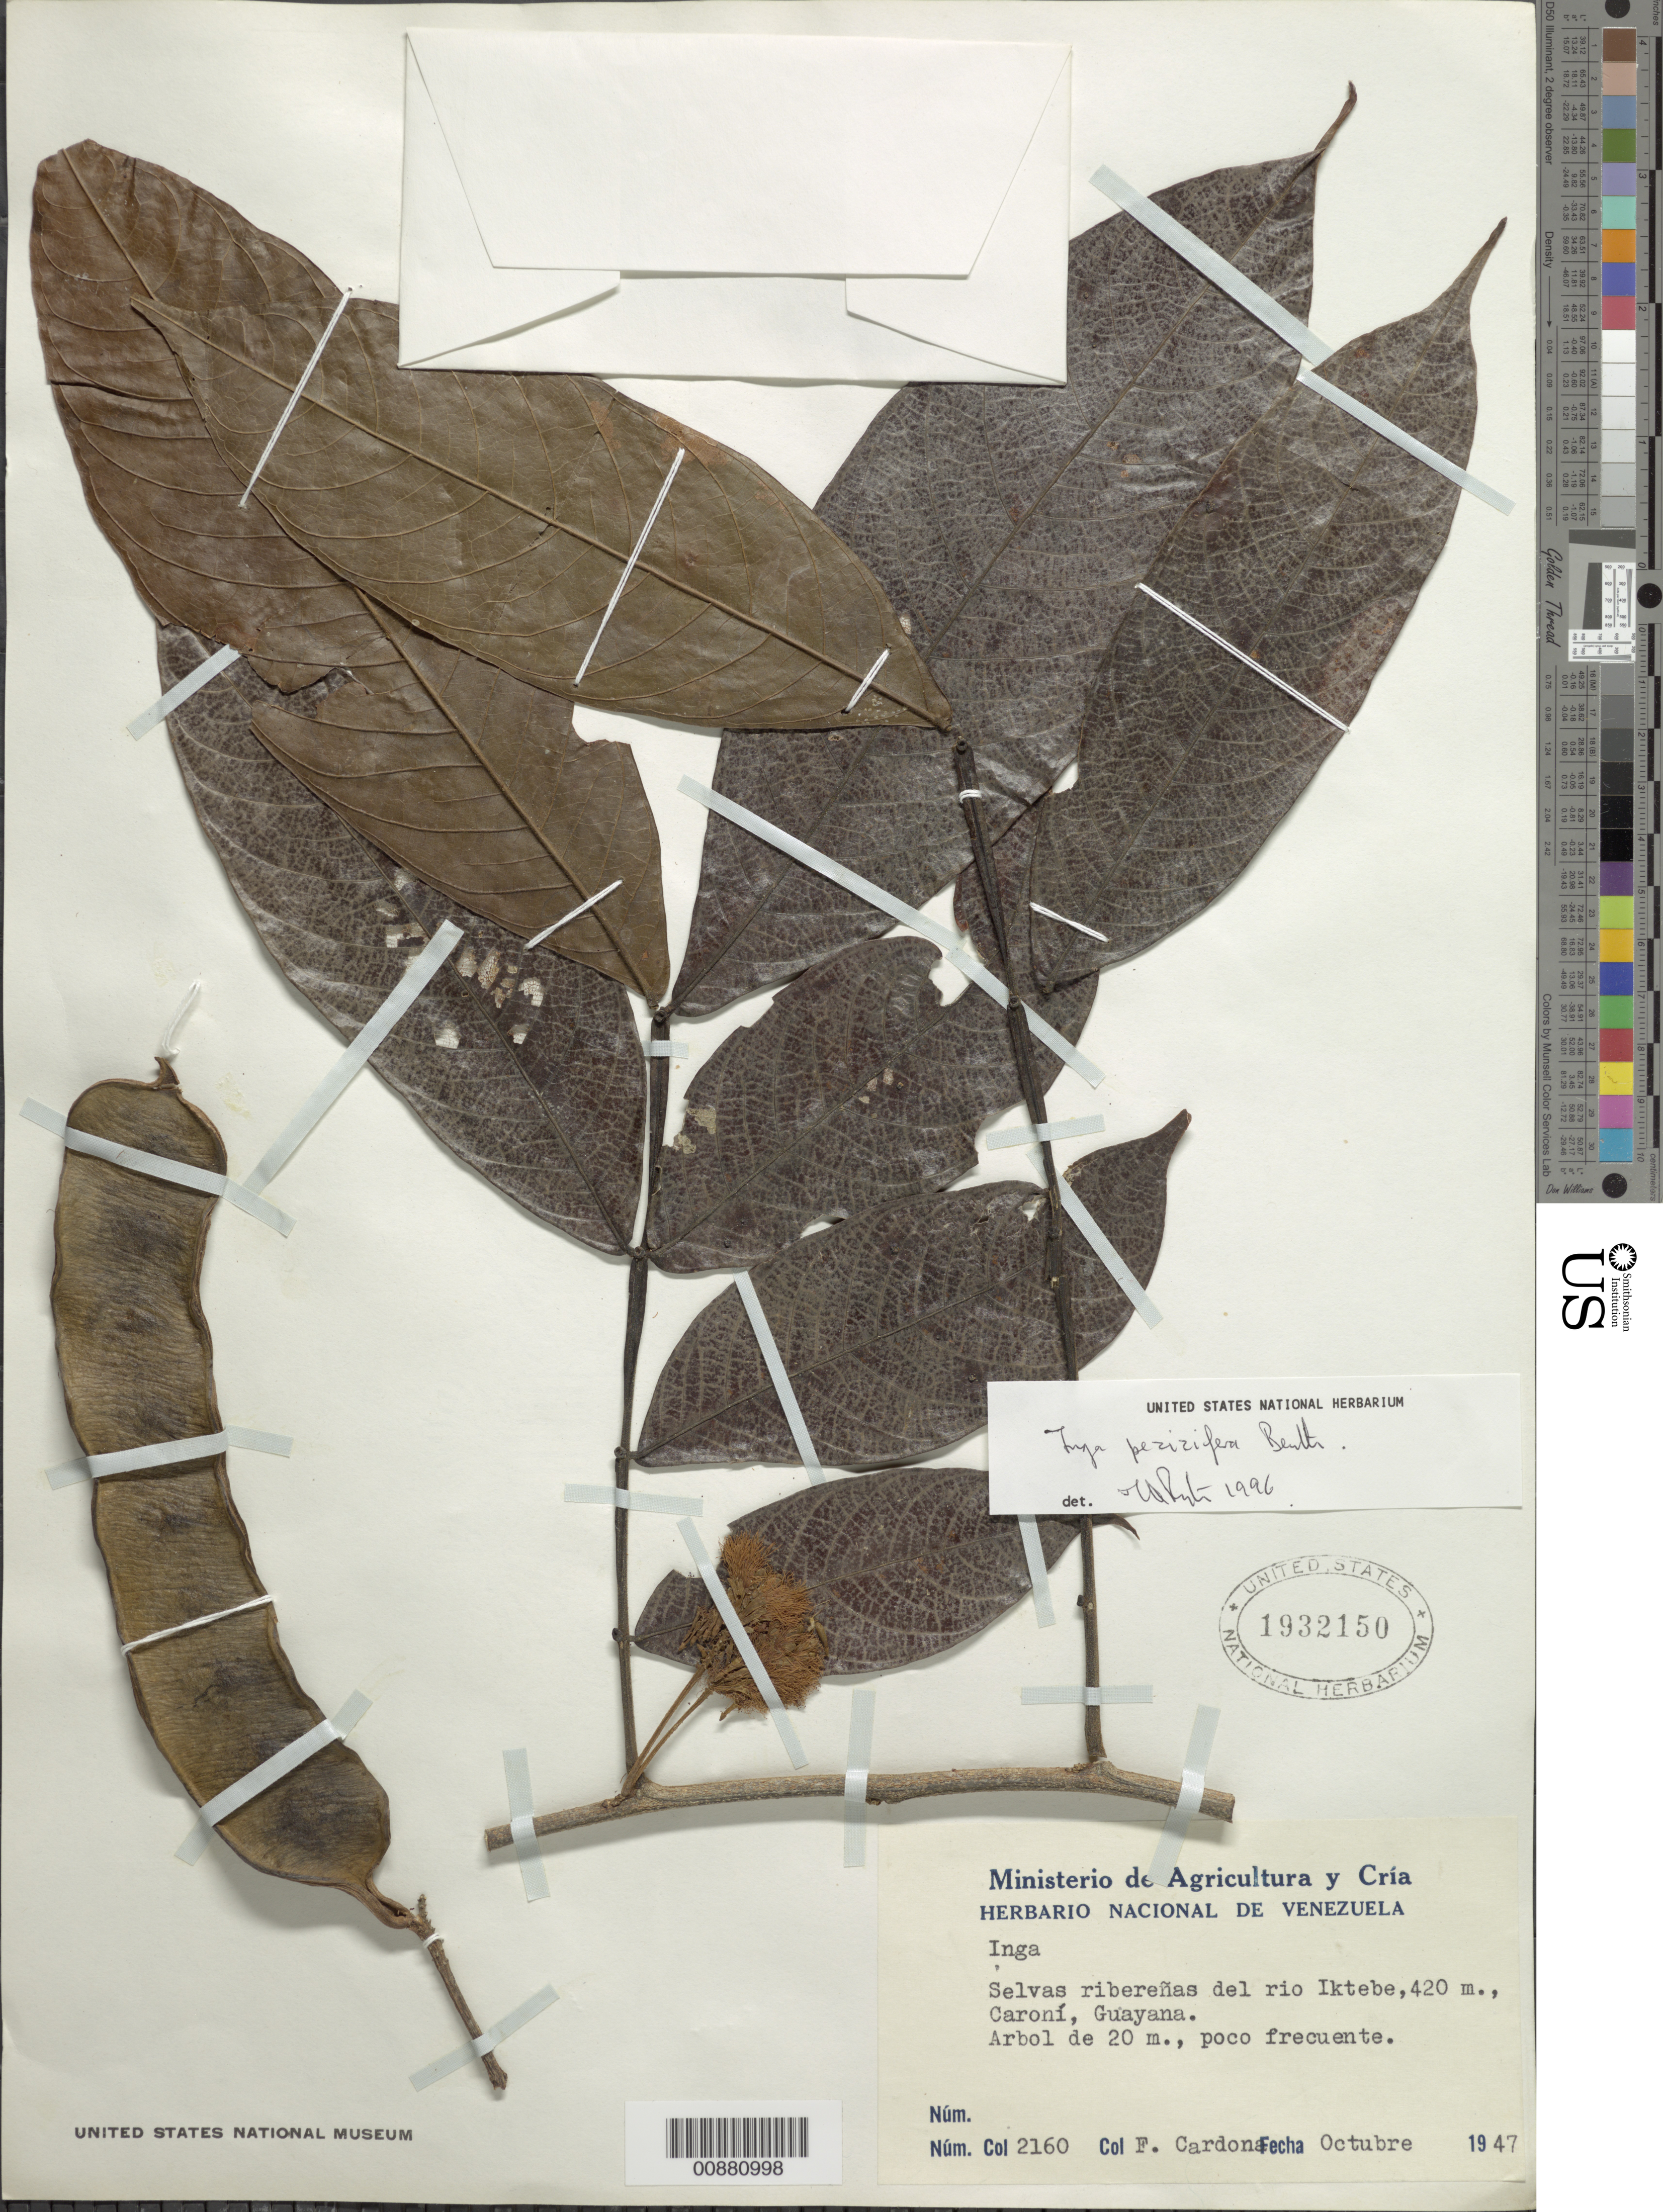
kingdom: Plantae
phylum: Tracheophyta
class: Magnoliopsida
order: Fabales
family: Fabaceae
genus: Inga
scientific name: Inga pezizifera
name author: Benth.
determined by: Pennington, T. D., (K)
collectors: F. Cardona Puig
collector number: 2160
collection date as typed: Oct-47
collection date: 1947-10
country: Venezuela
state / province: Bolívar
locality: Río Caroní, Guayana, Río Iktebe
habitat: Selvas riberenas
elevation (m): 420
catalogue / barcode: US 1932150